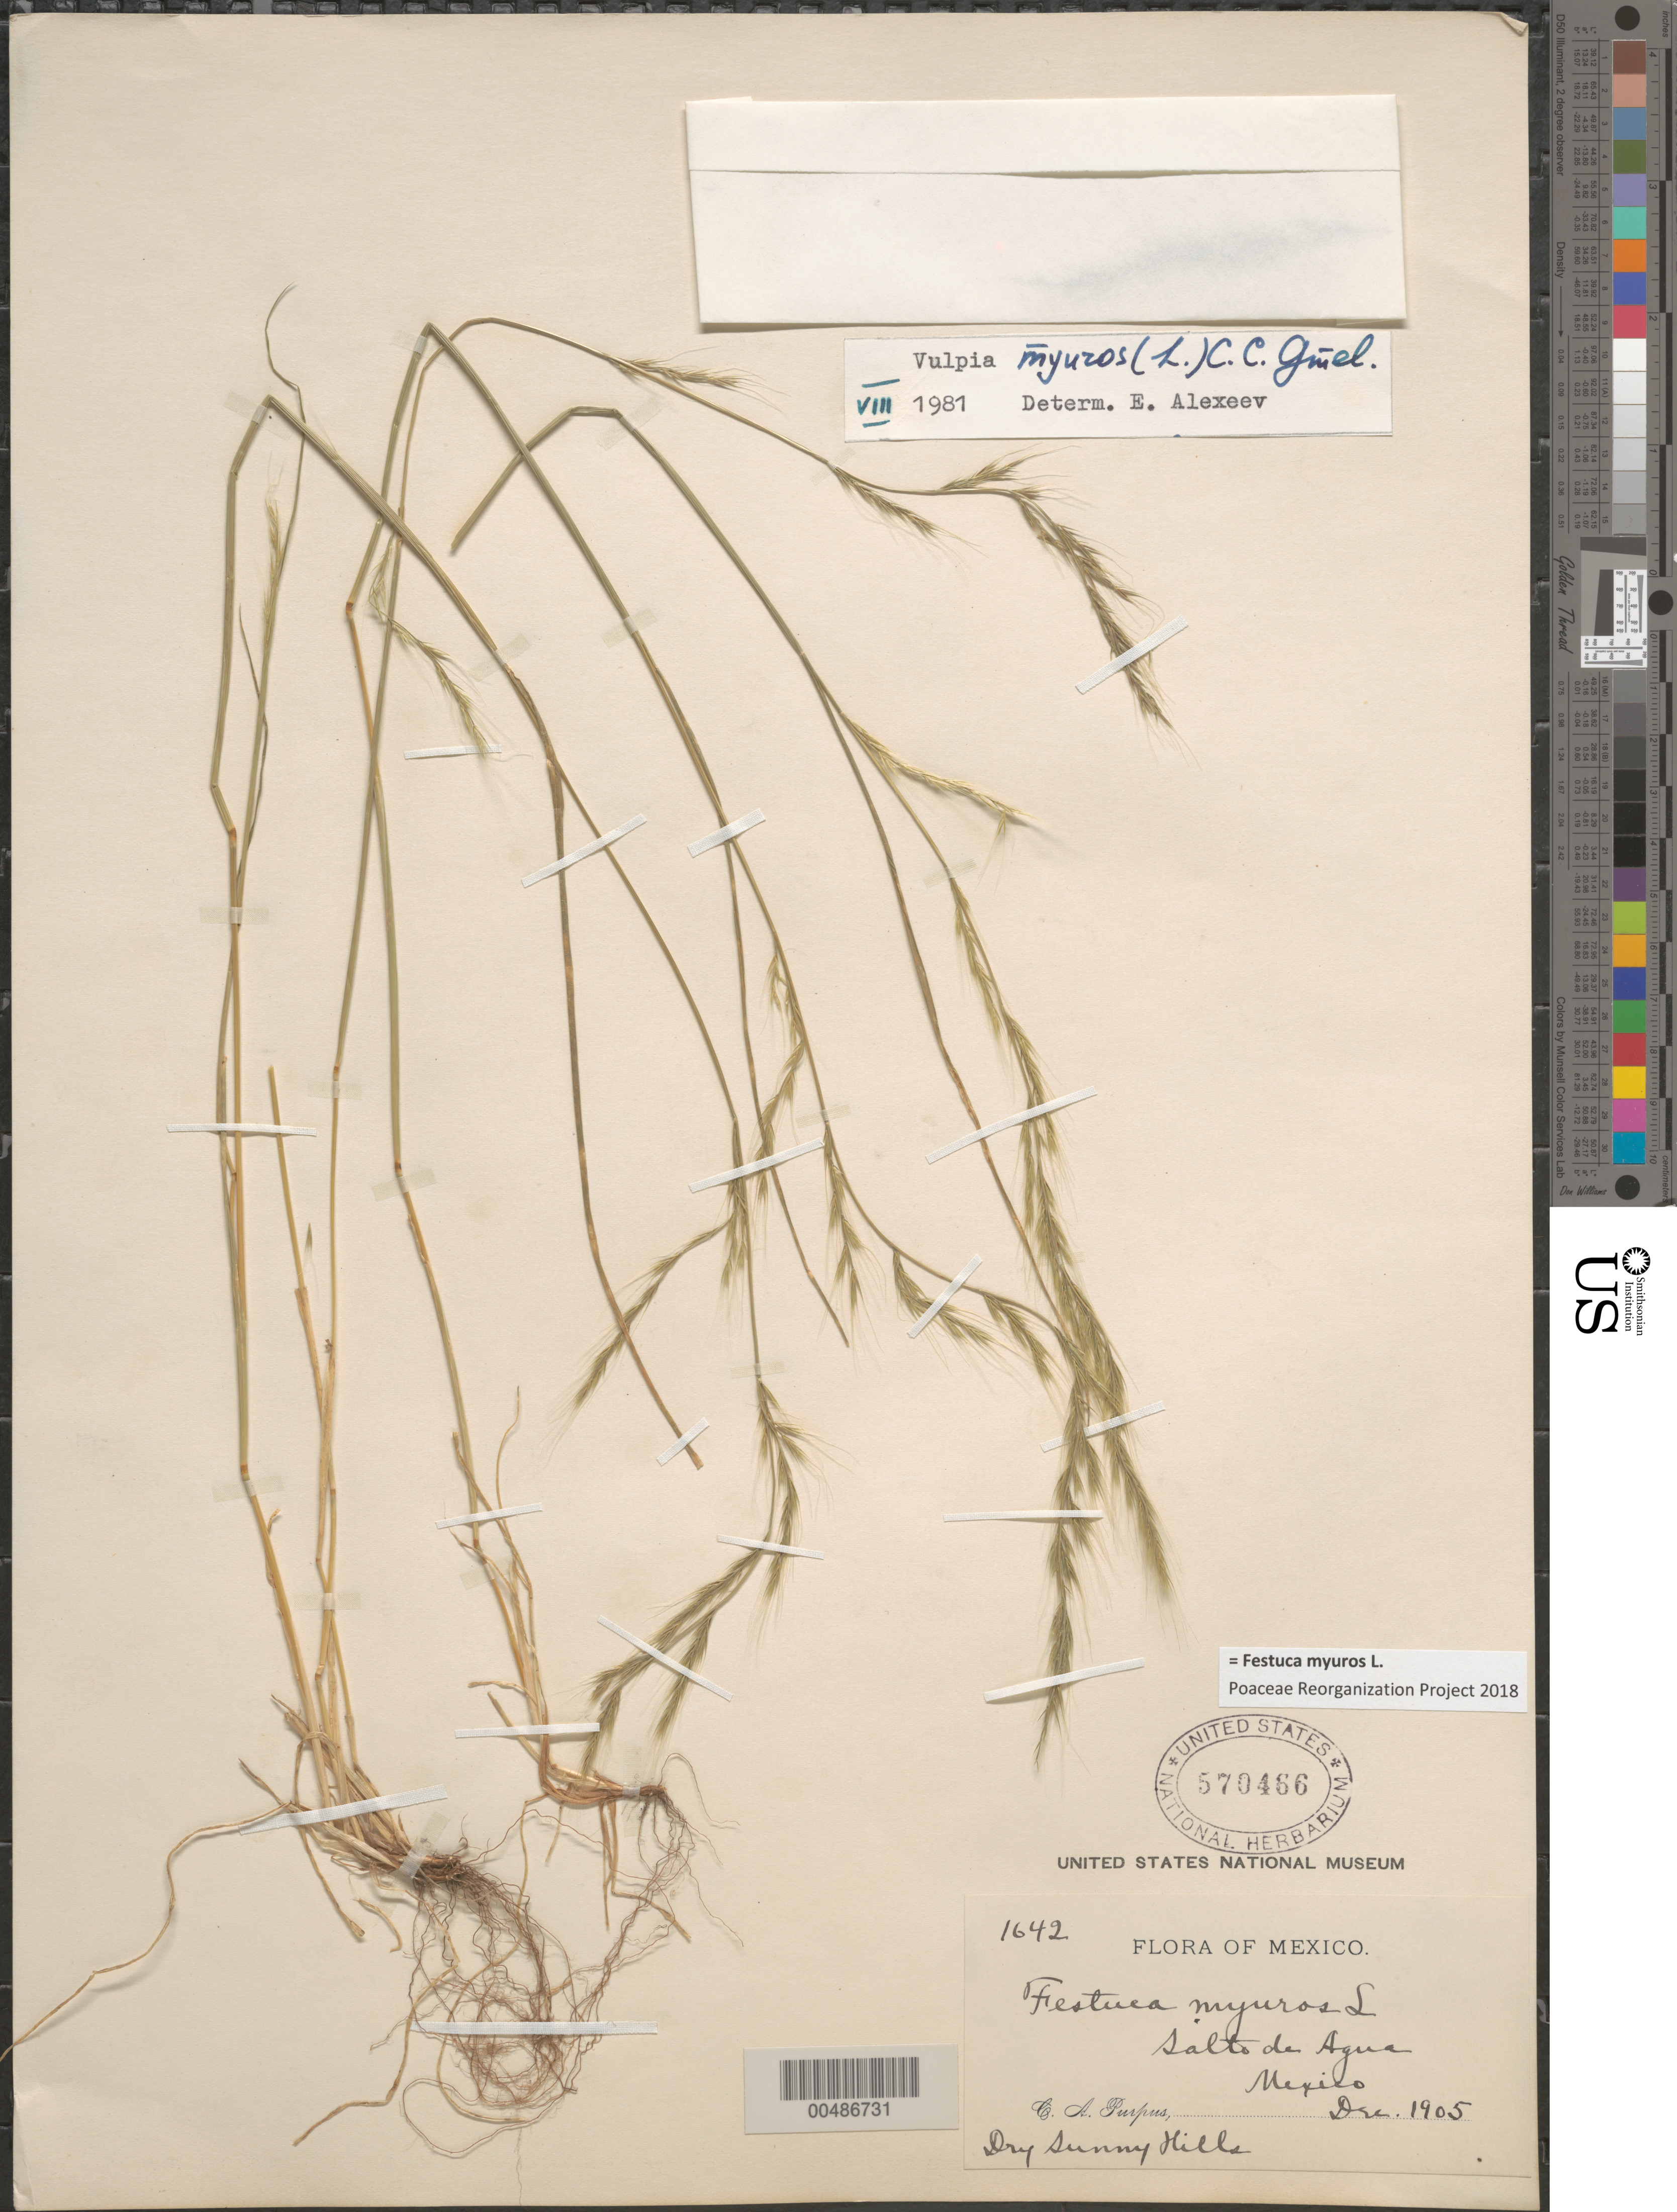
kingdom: Plantae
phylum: Tracheophyta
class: Liliopsida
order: Poales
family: Poaceae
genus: Festuca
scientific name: Festuca myuros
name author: L.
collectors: C. A. Purpus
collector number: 1642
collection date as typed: Dec 1905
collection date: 1905-12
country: Mexico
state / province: México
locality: Salto de Agua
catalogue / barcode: US 570466